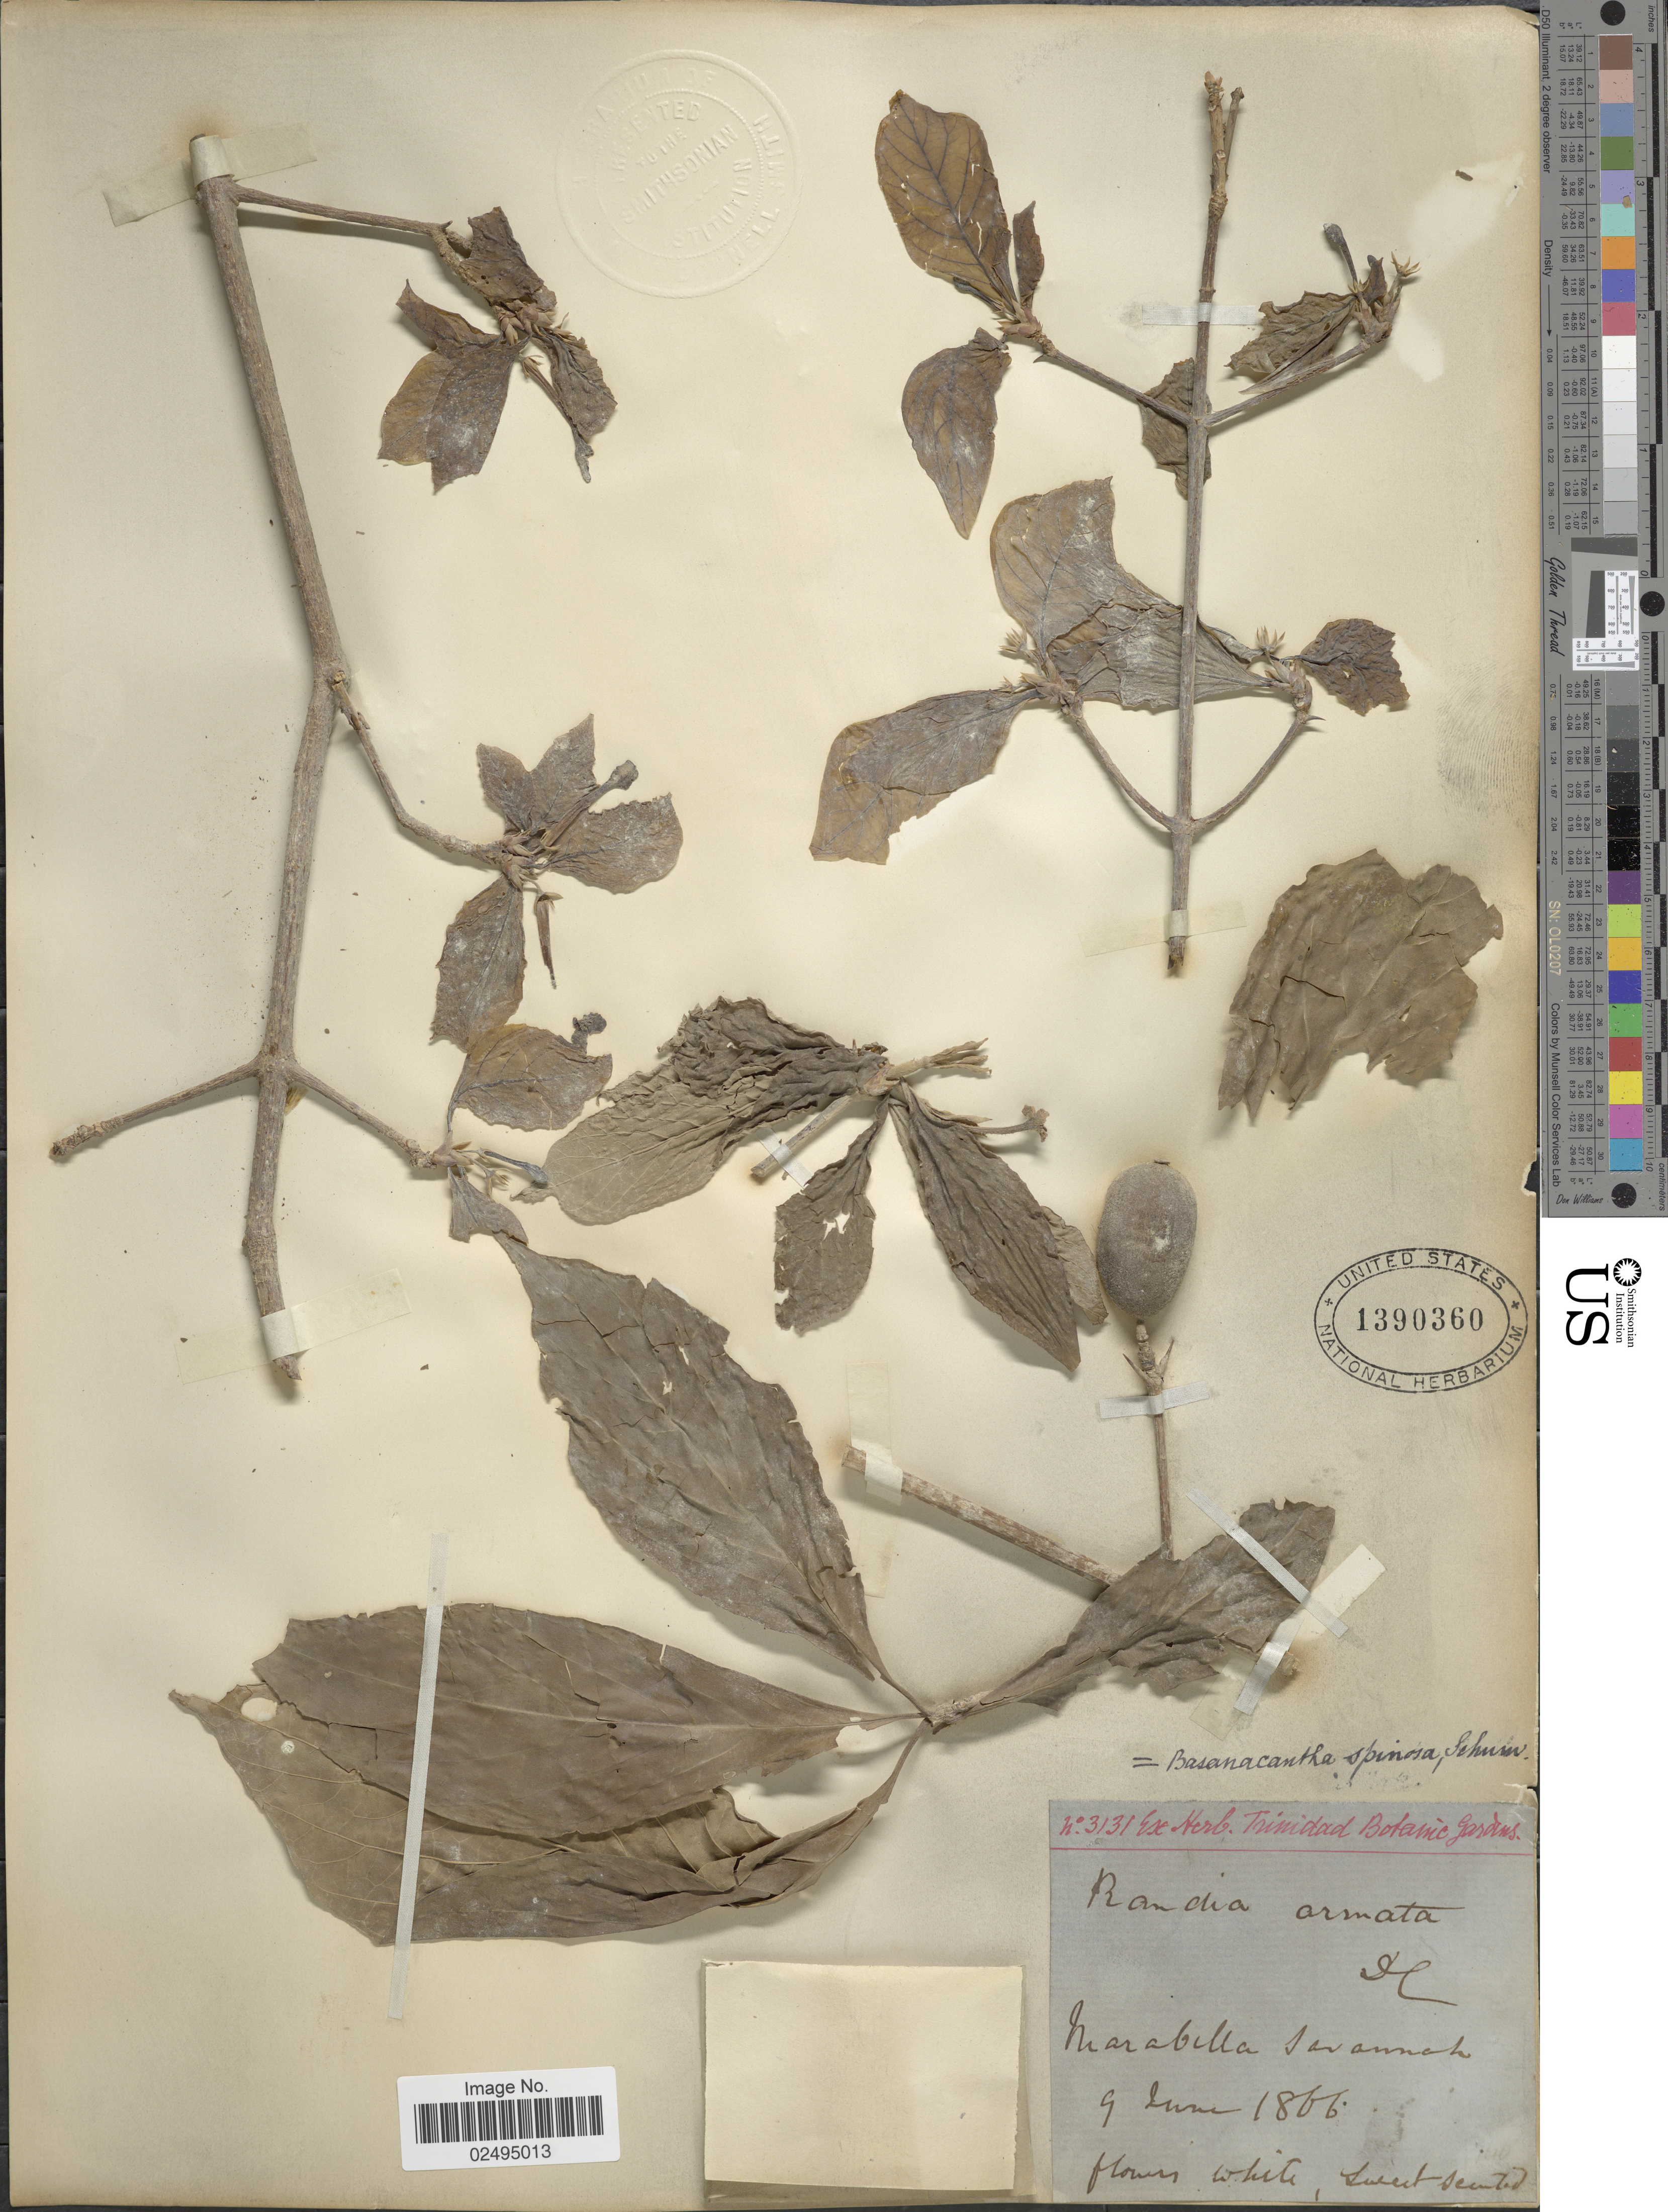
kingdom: Plantae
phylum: Tracheophyta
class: Magnoliopsida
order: Gentianales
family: Rubiaceae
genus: Randia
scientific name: Randia armata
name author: (Sw.) DC.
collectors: ex herb. Bot. Gard. Trinidad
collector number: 3131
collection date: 1866-06-09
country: Trinidad and Tobago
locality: Marabella Savannah [Trinidad]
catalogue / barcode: US 1390360